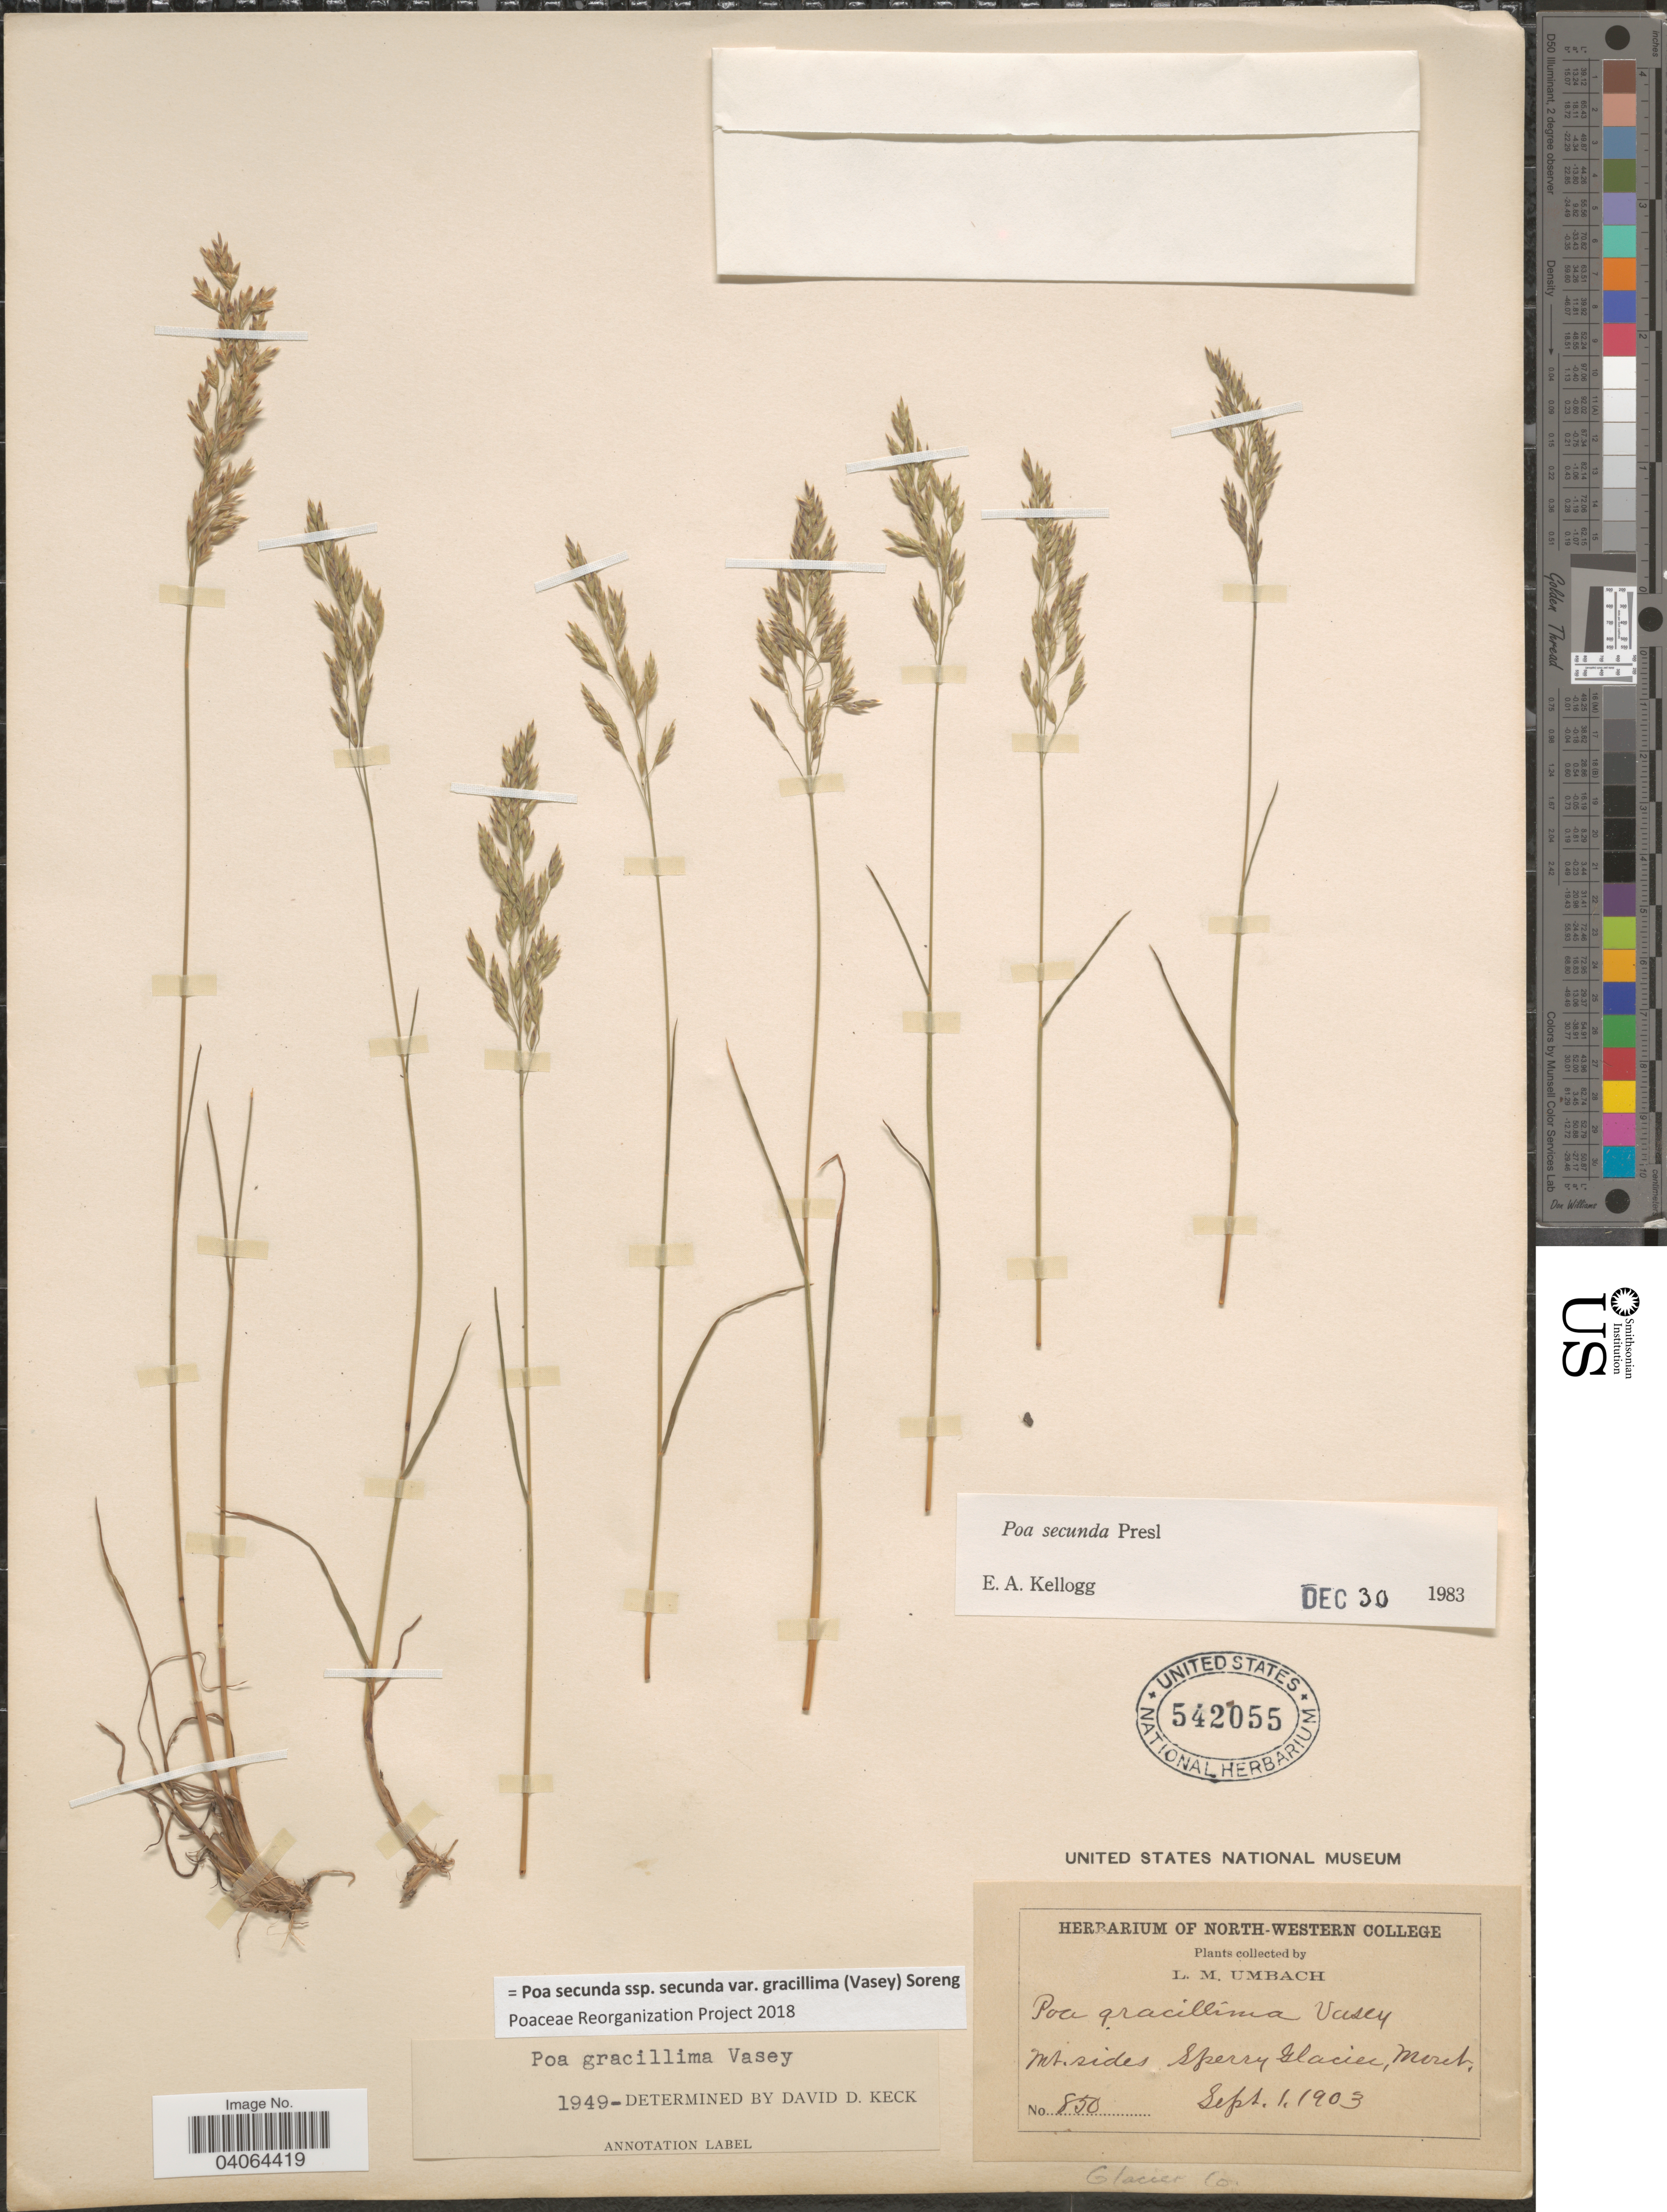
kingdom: Plantae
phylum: Tracheophyta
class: Liliopsida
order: Poales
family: Poaceae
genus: Poa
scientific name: Poa secunda subsp. secunda var. gracillima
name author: (Vasey) Soreng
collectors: L. M. Umbach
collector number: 850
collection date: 1903-09-01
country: United States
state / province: Montana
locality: Mt. sides, Sperry Glacier. Glacier Co.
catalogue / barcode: US 542055